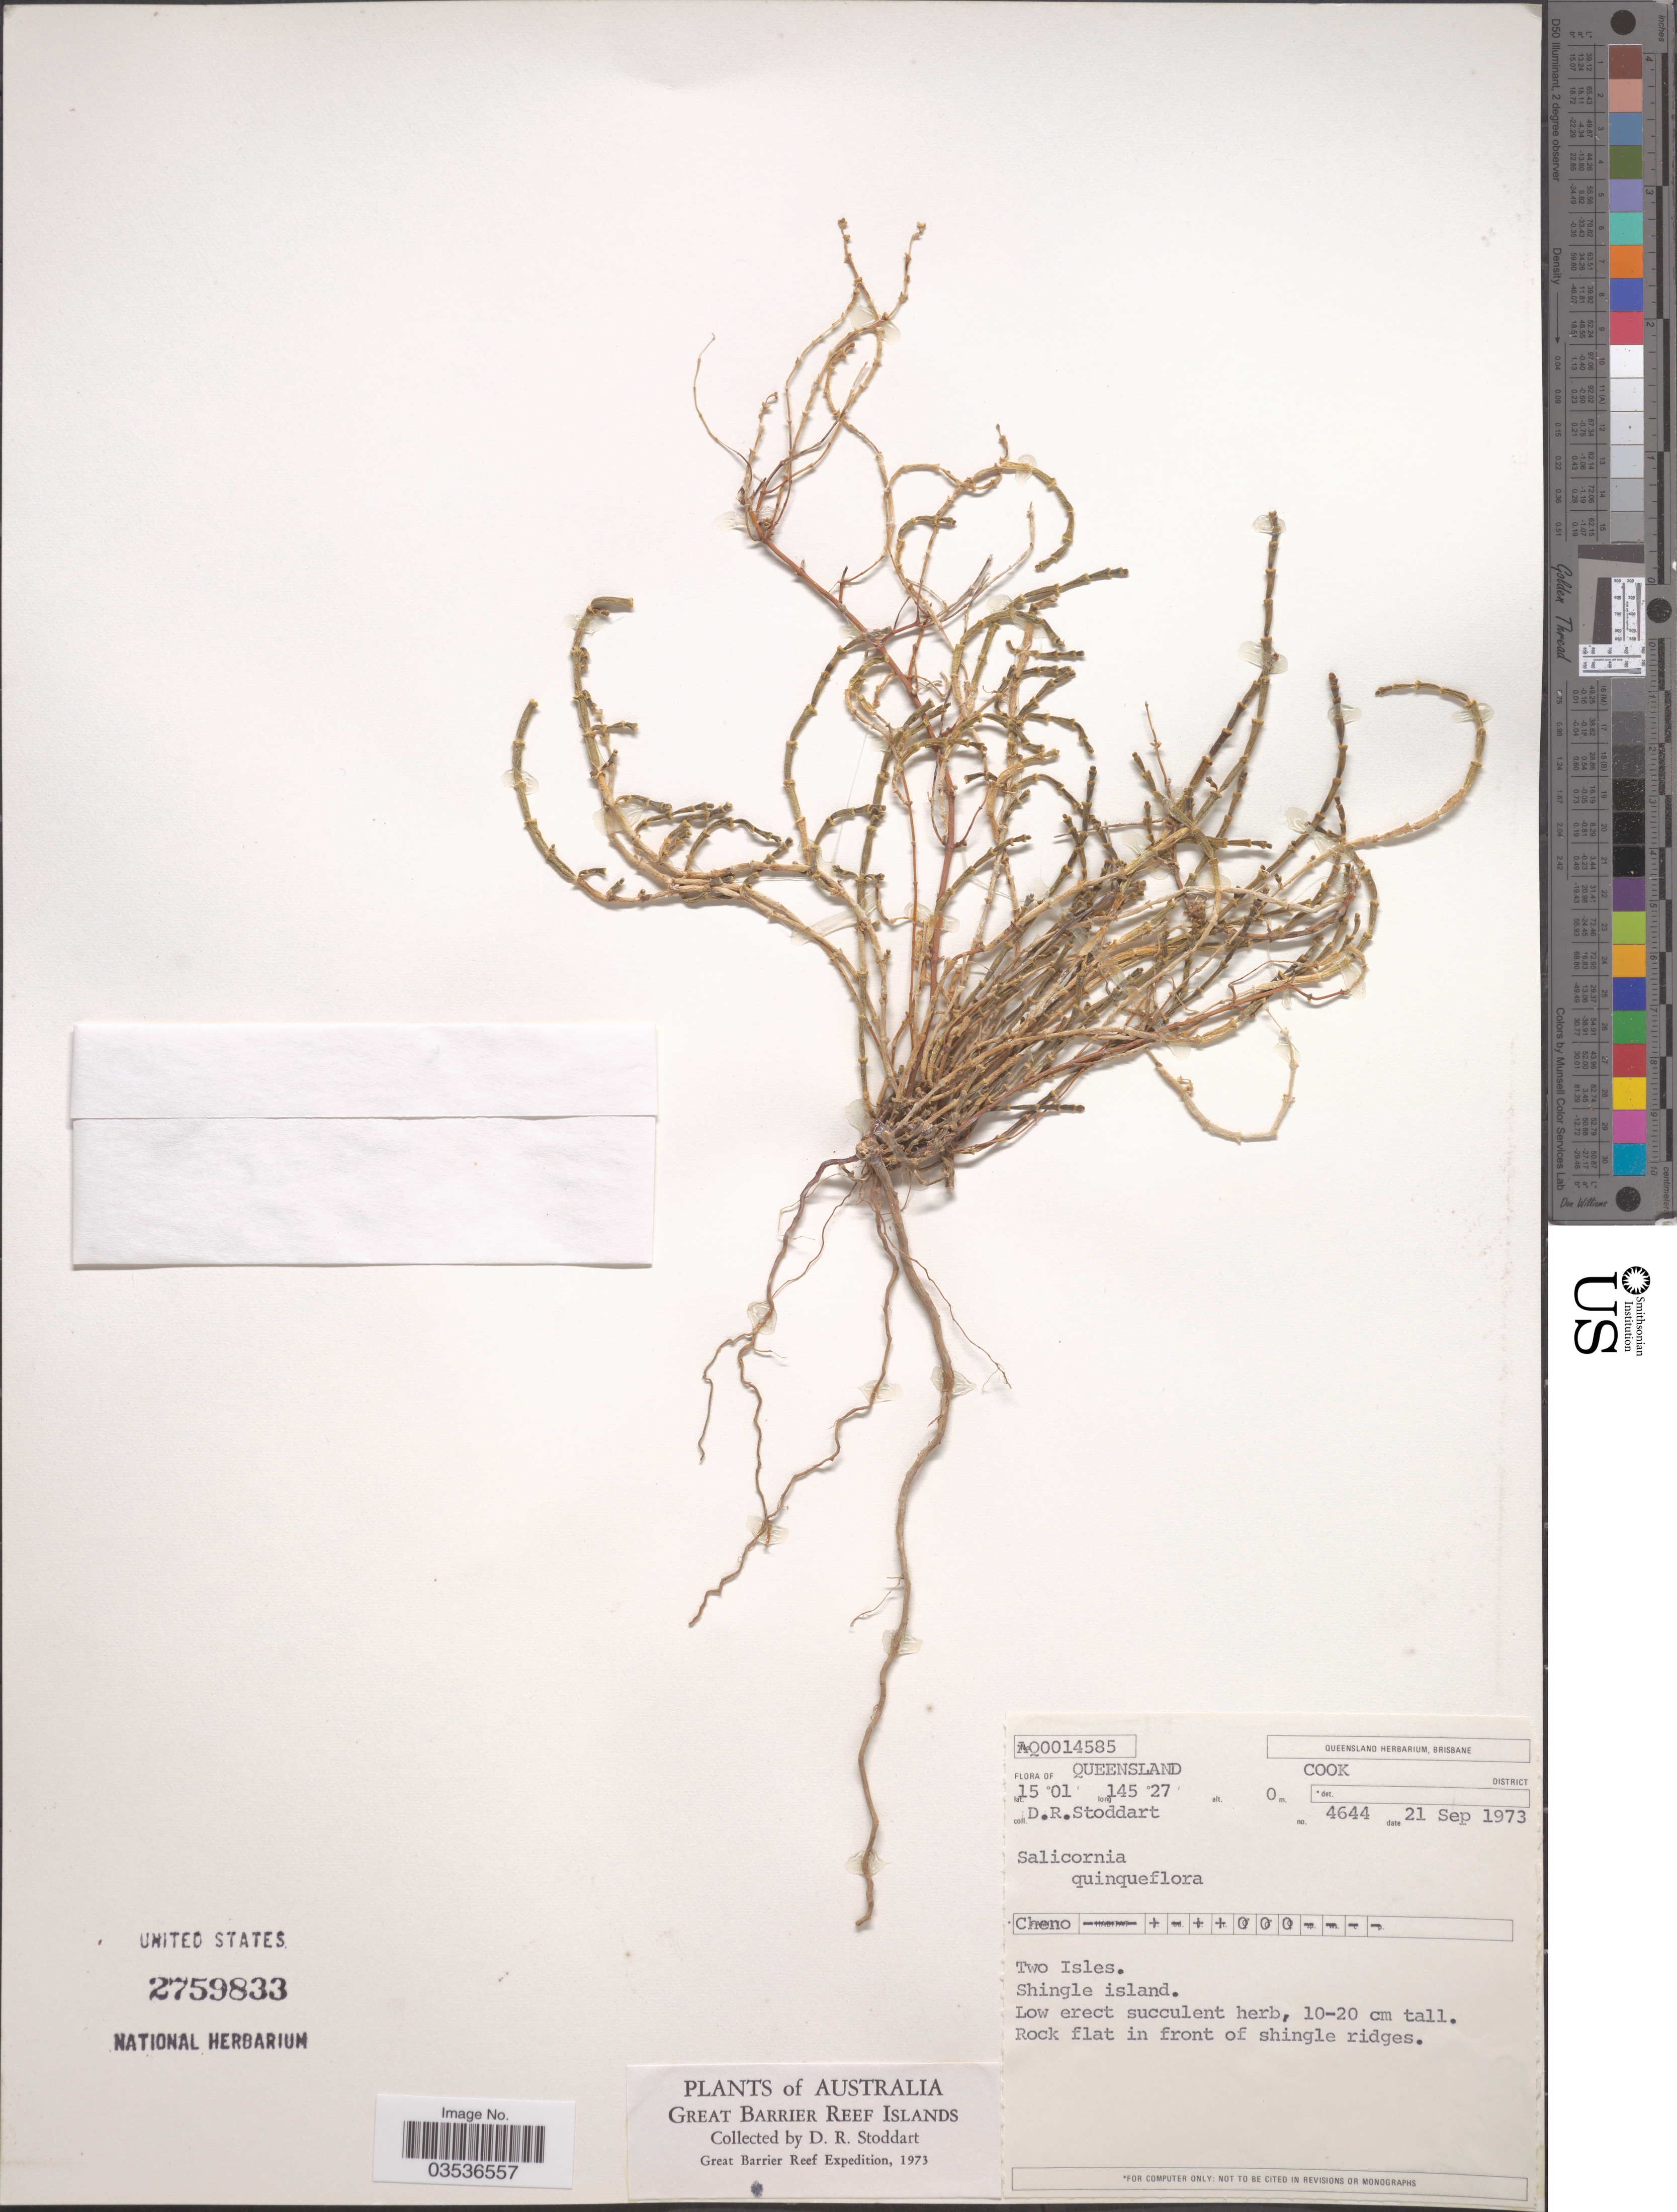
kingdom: Plantae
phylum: Tracheophyta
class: Magnoliopsida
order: Caryophyllales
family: Amaranthaceae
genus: Salicornia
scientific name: Salicornia quinqueflora subsp. quinqueflora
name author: Bunge ex Ung.-Sternb.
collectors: D. R. Stoddart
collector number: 4644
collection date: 1973-09-21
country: Australia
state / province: Queensland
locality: Cook District. Two Isles. Great Barrier Reef Islands.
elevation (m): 0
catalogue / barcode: US 2759833